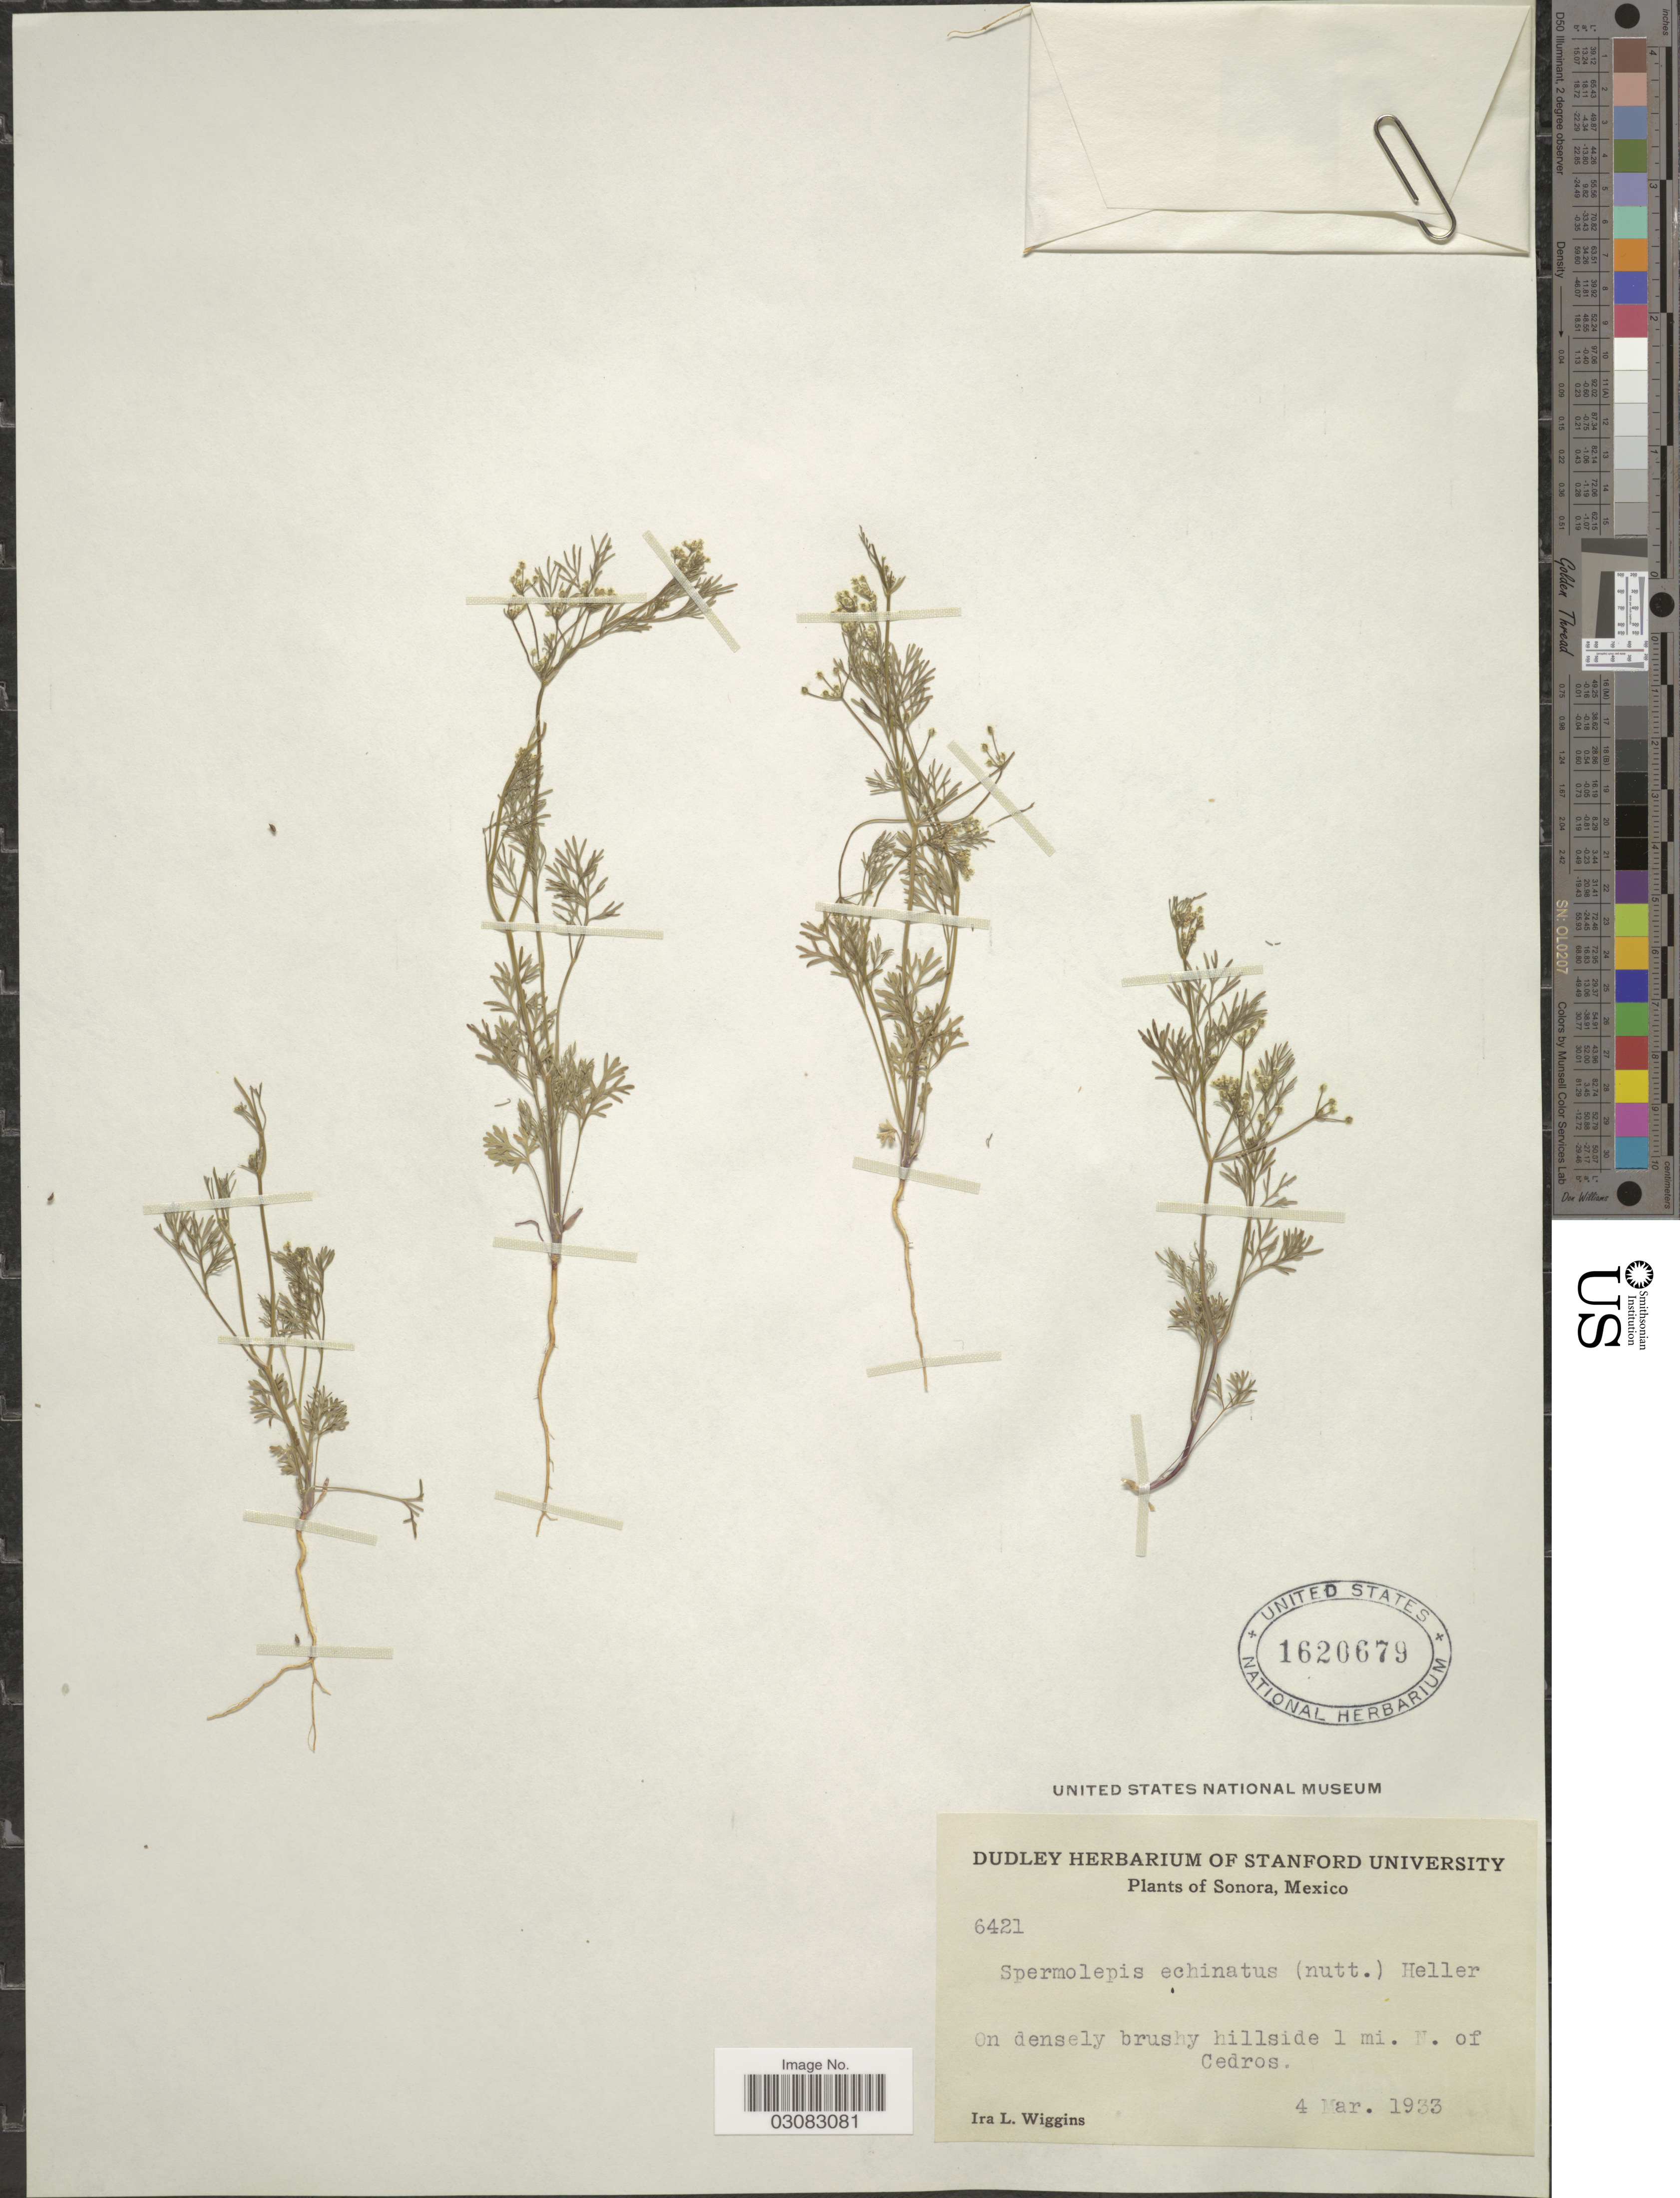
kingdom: Plantae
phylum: Tracheophyta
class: Magnoliopsida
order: Apiales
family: Apiaceae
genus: Spermolepis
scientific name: Spermolepis echinata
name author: (Nutt. ex DC.) A. Heller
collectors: I. L. Wiggins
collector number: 6421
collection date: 1933-03-04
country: Mexico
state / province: Sonora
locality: On densley brushy hillside 1 mi. N. of Cedros.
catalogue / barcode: US 1620679